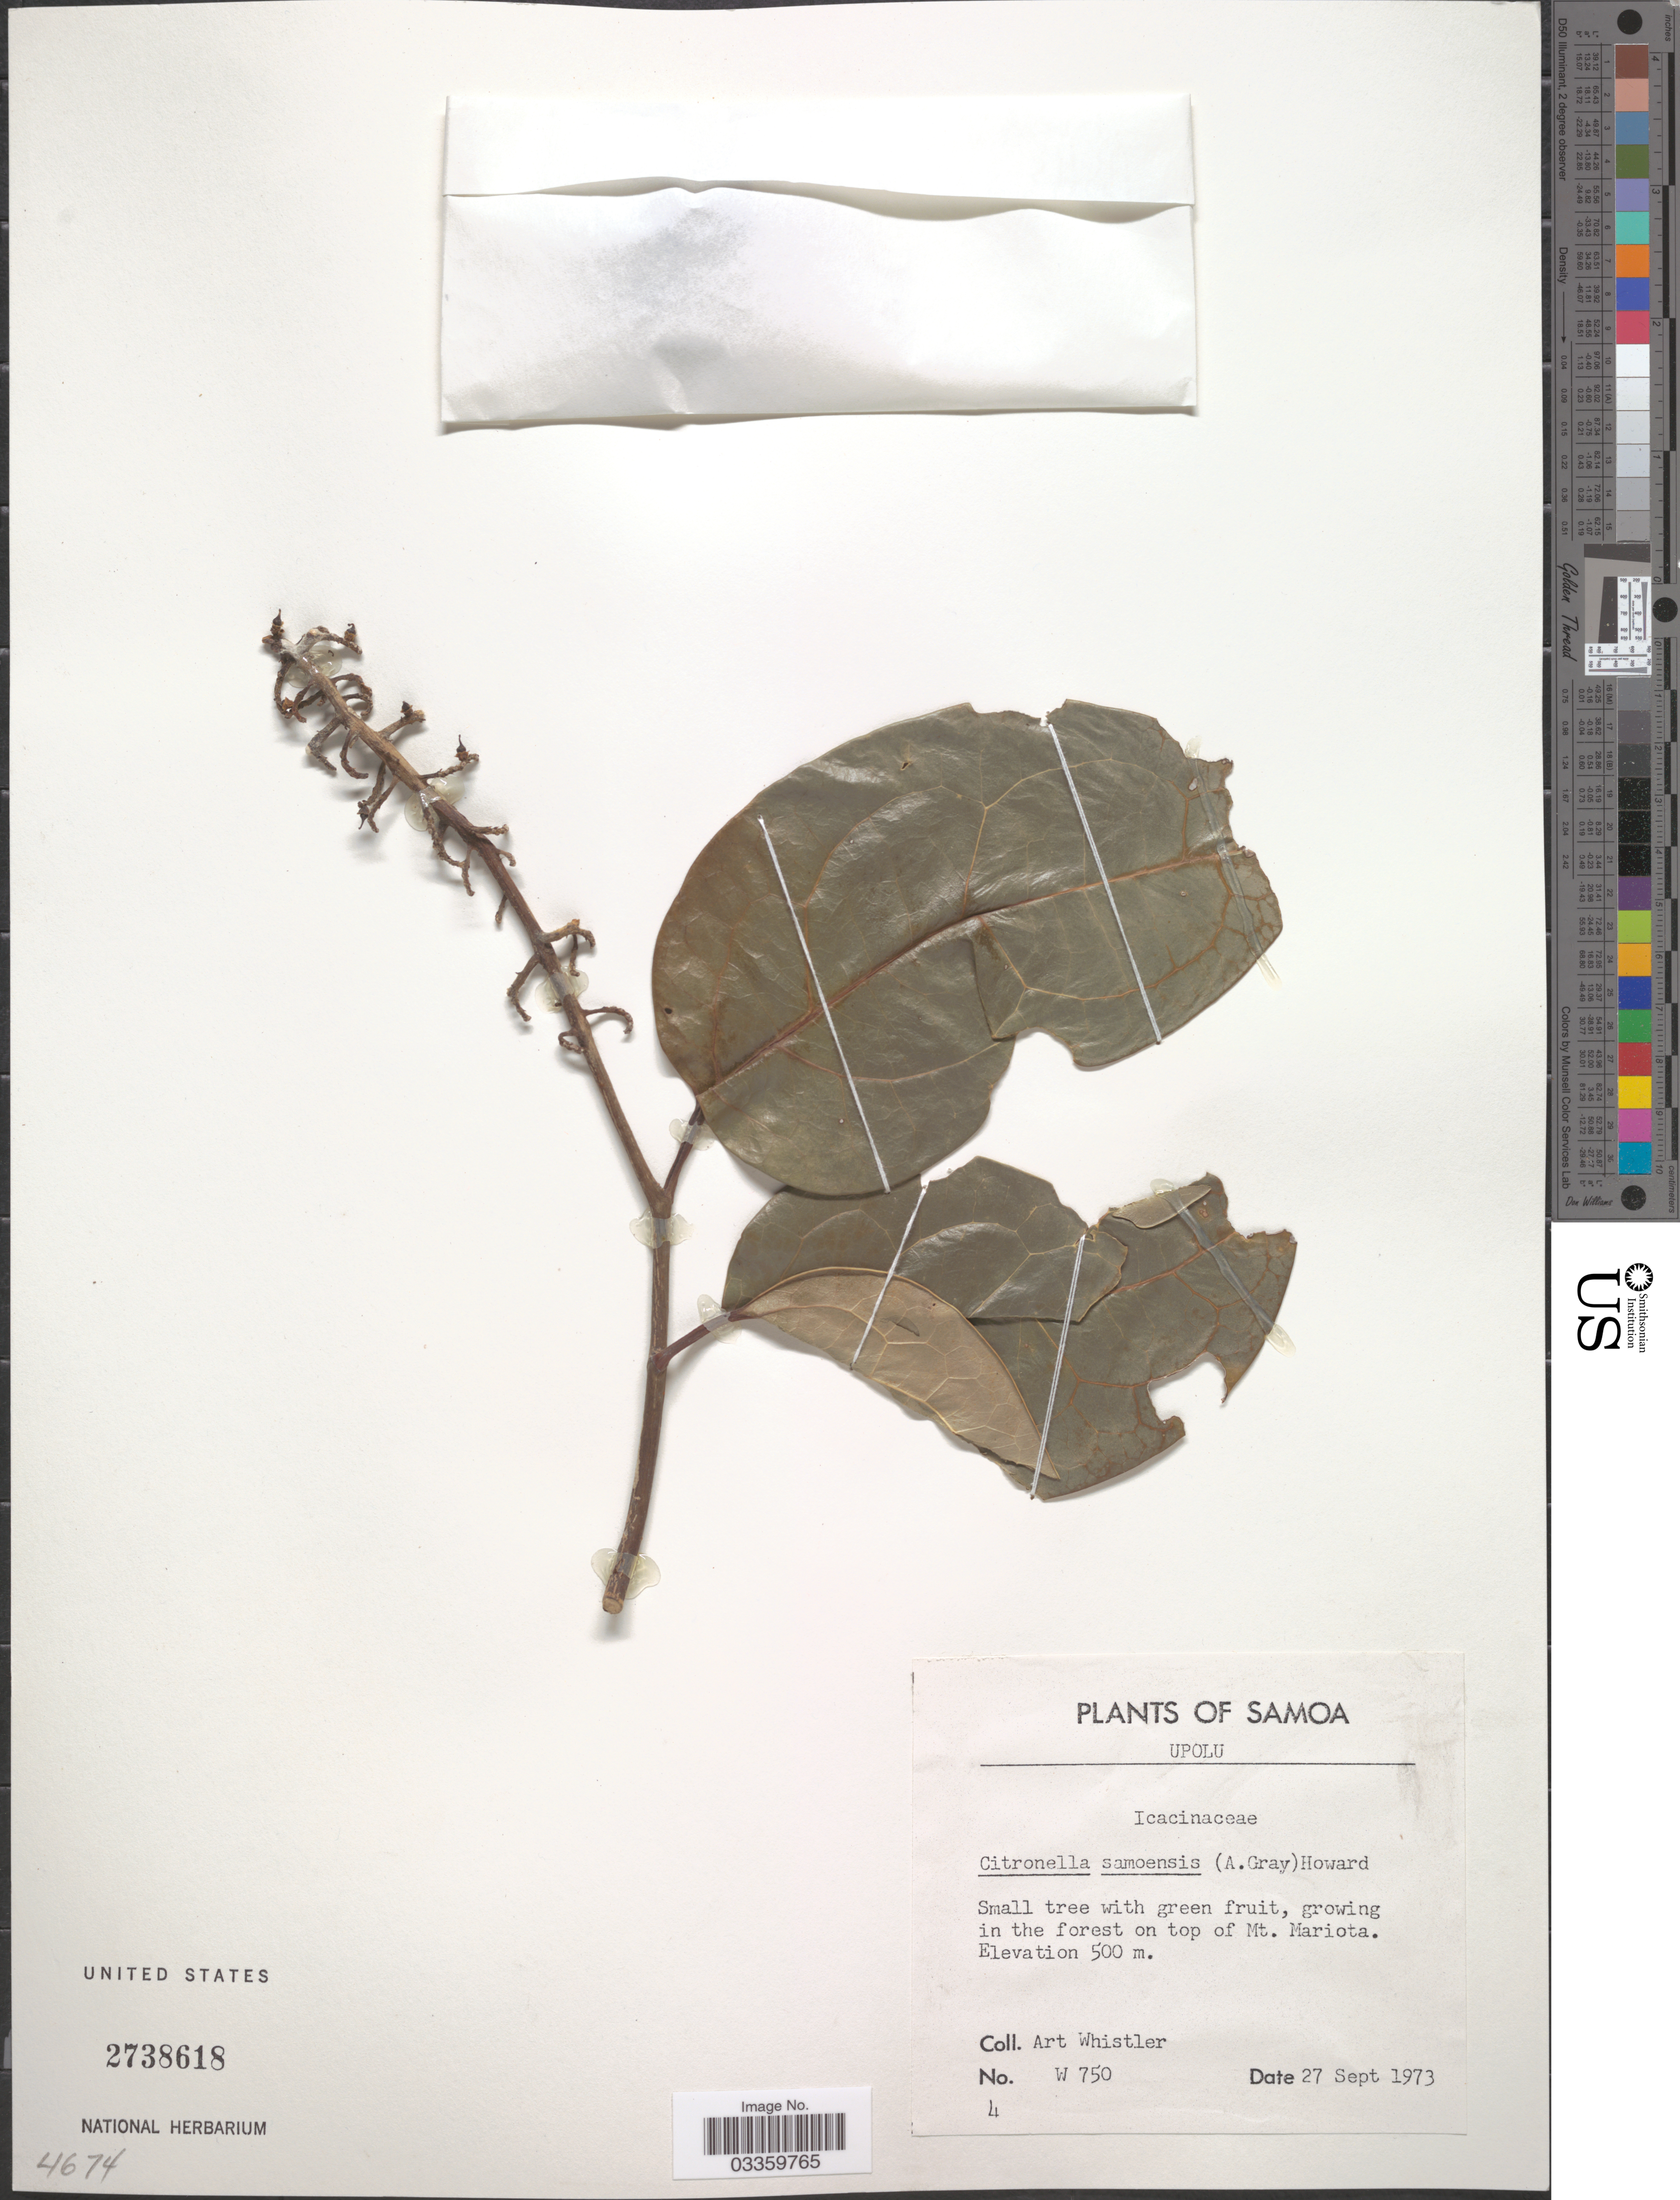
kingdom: Plantae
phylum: Tracheophyta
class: Magnoliopsida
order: Cardiopteridales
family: Cardiopteridaceae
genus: Citronella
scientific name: Citronella samoensis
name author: (A. Gray) R.A. Howard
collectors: A. Whistler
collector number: W750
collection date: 1973-09-27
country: Samoa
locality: Samoa, Upolu, in the forest on top of Mt. Mariota.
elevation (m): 500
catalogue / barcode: US 2738618